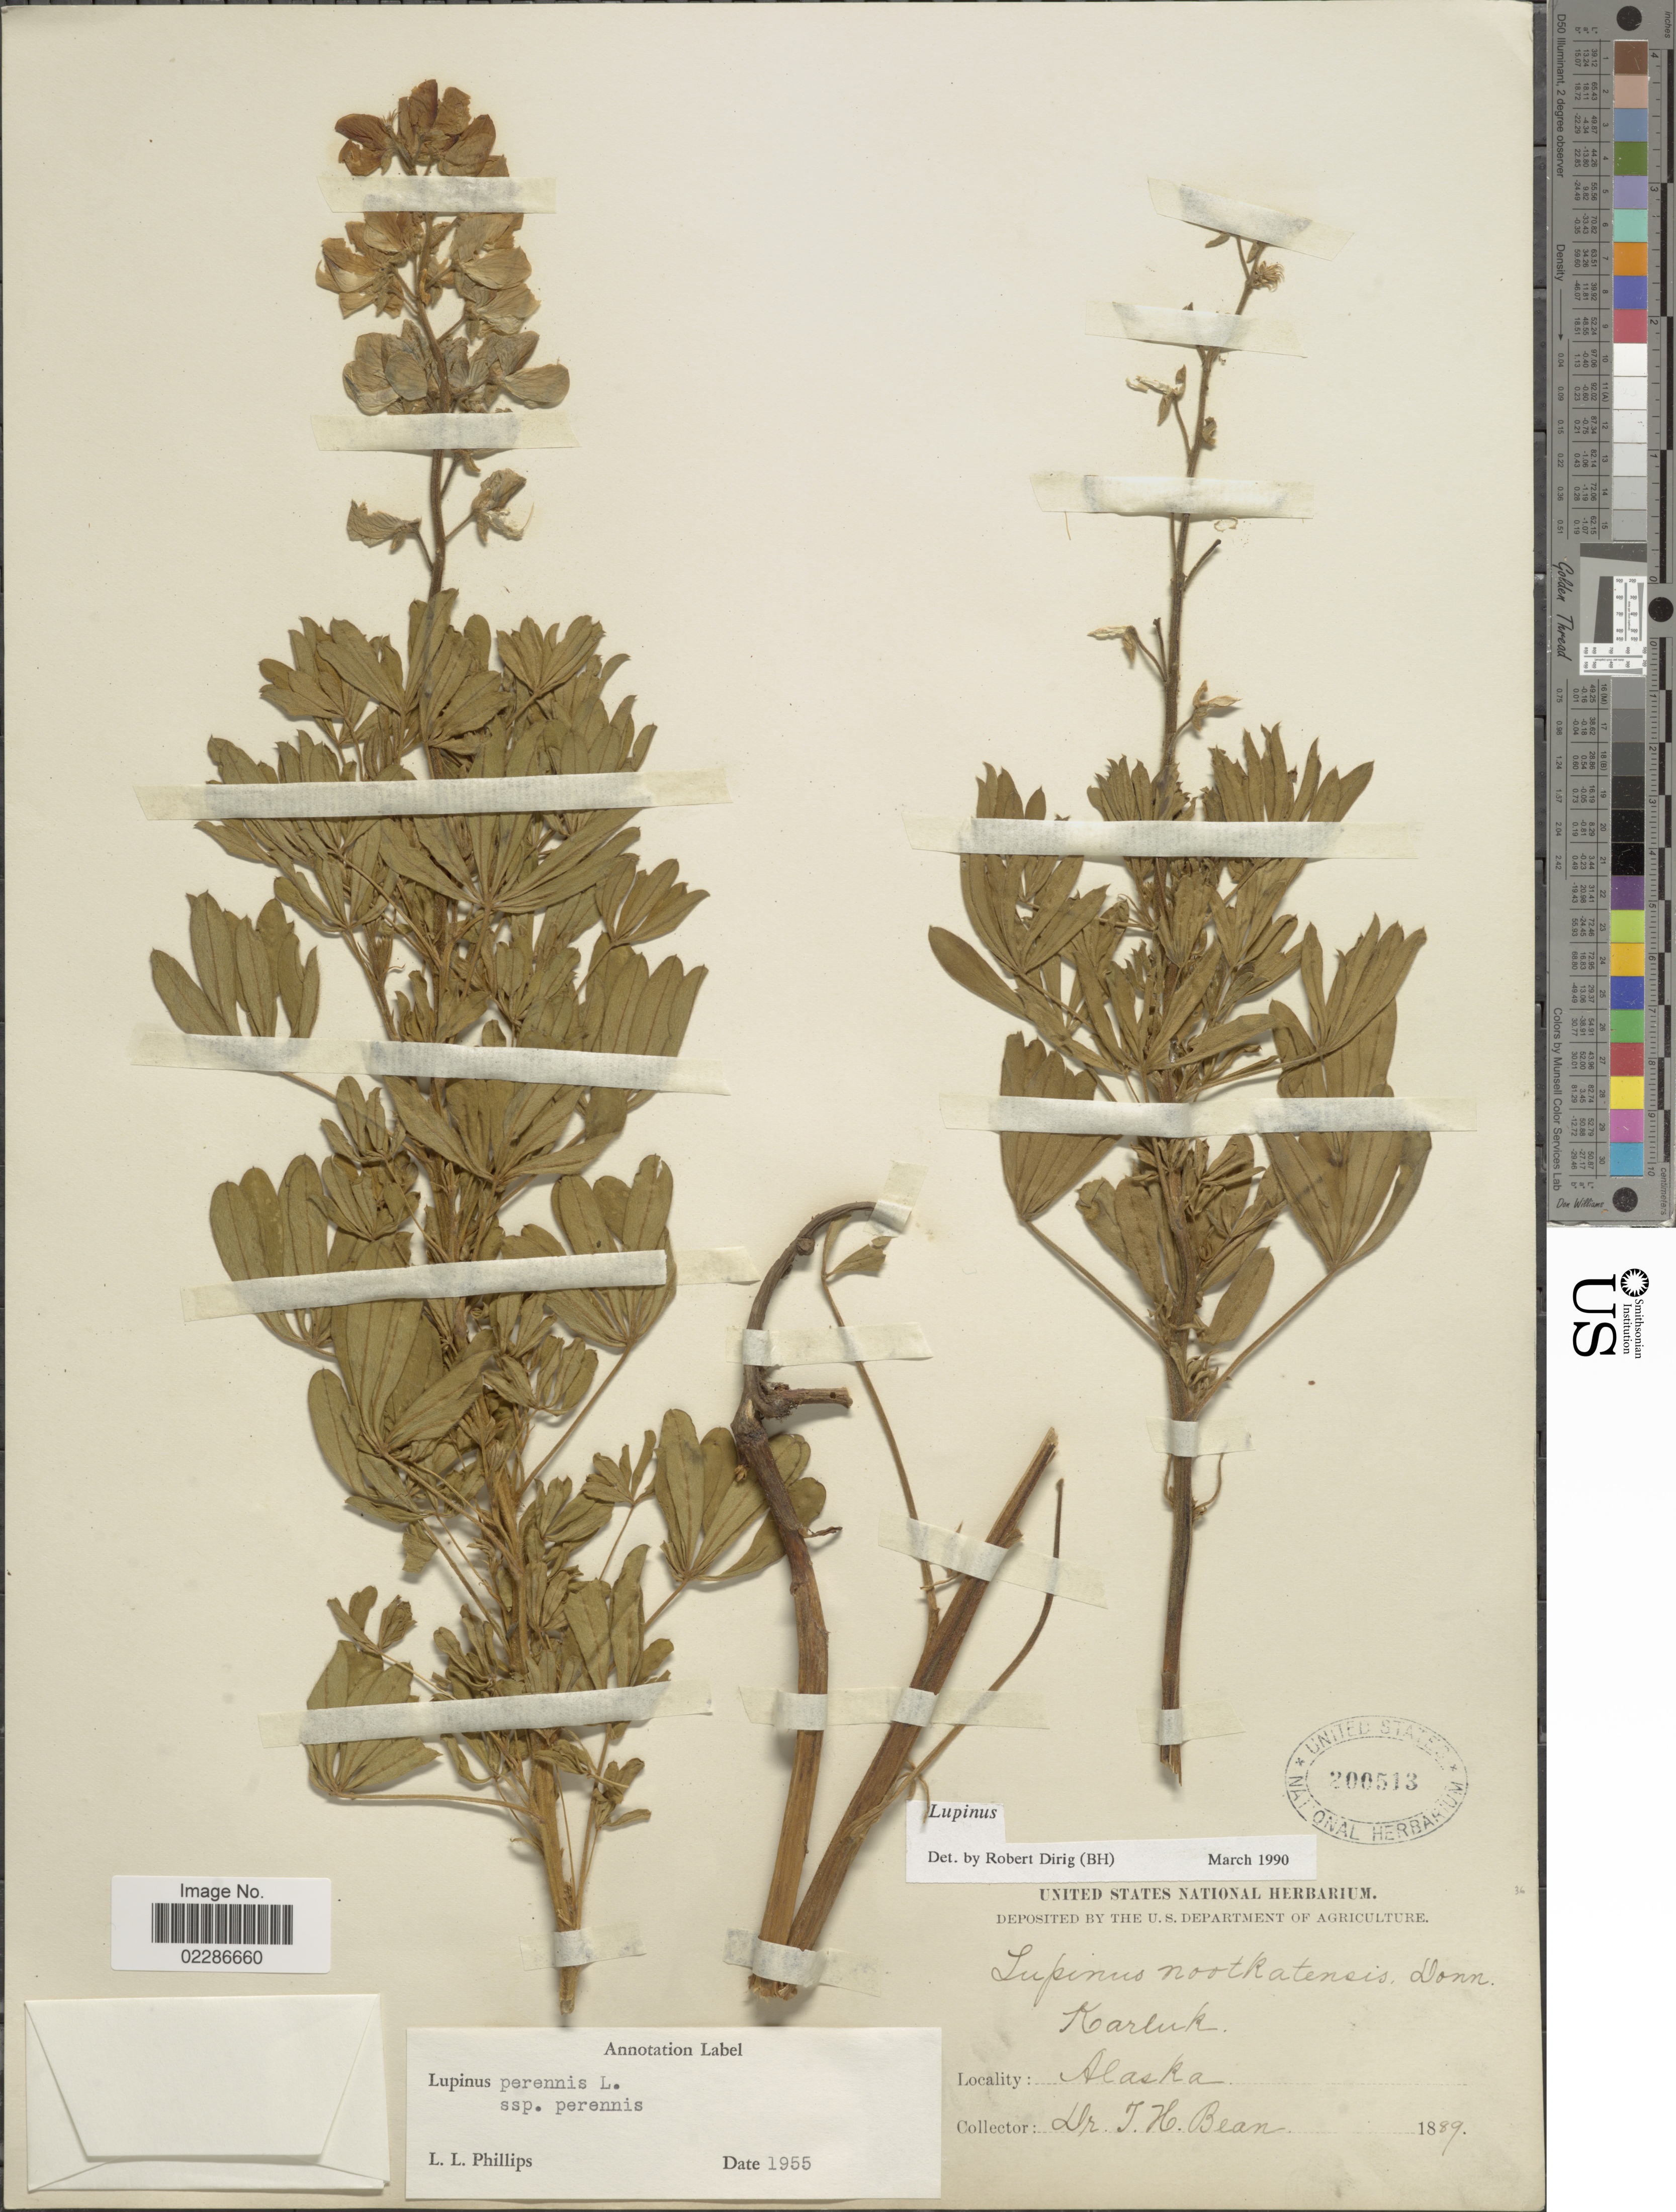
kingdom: Plantae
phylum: Tracheophyta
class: Magnoliopsida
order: Fabales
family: Fabaceae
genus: Lupinus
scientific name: Lupinus perennis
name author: L.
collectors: T. Bean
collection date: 1889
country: United States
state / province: Alaska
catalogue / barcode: US 200513